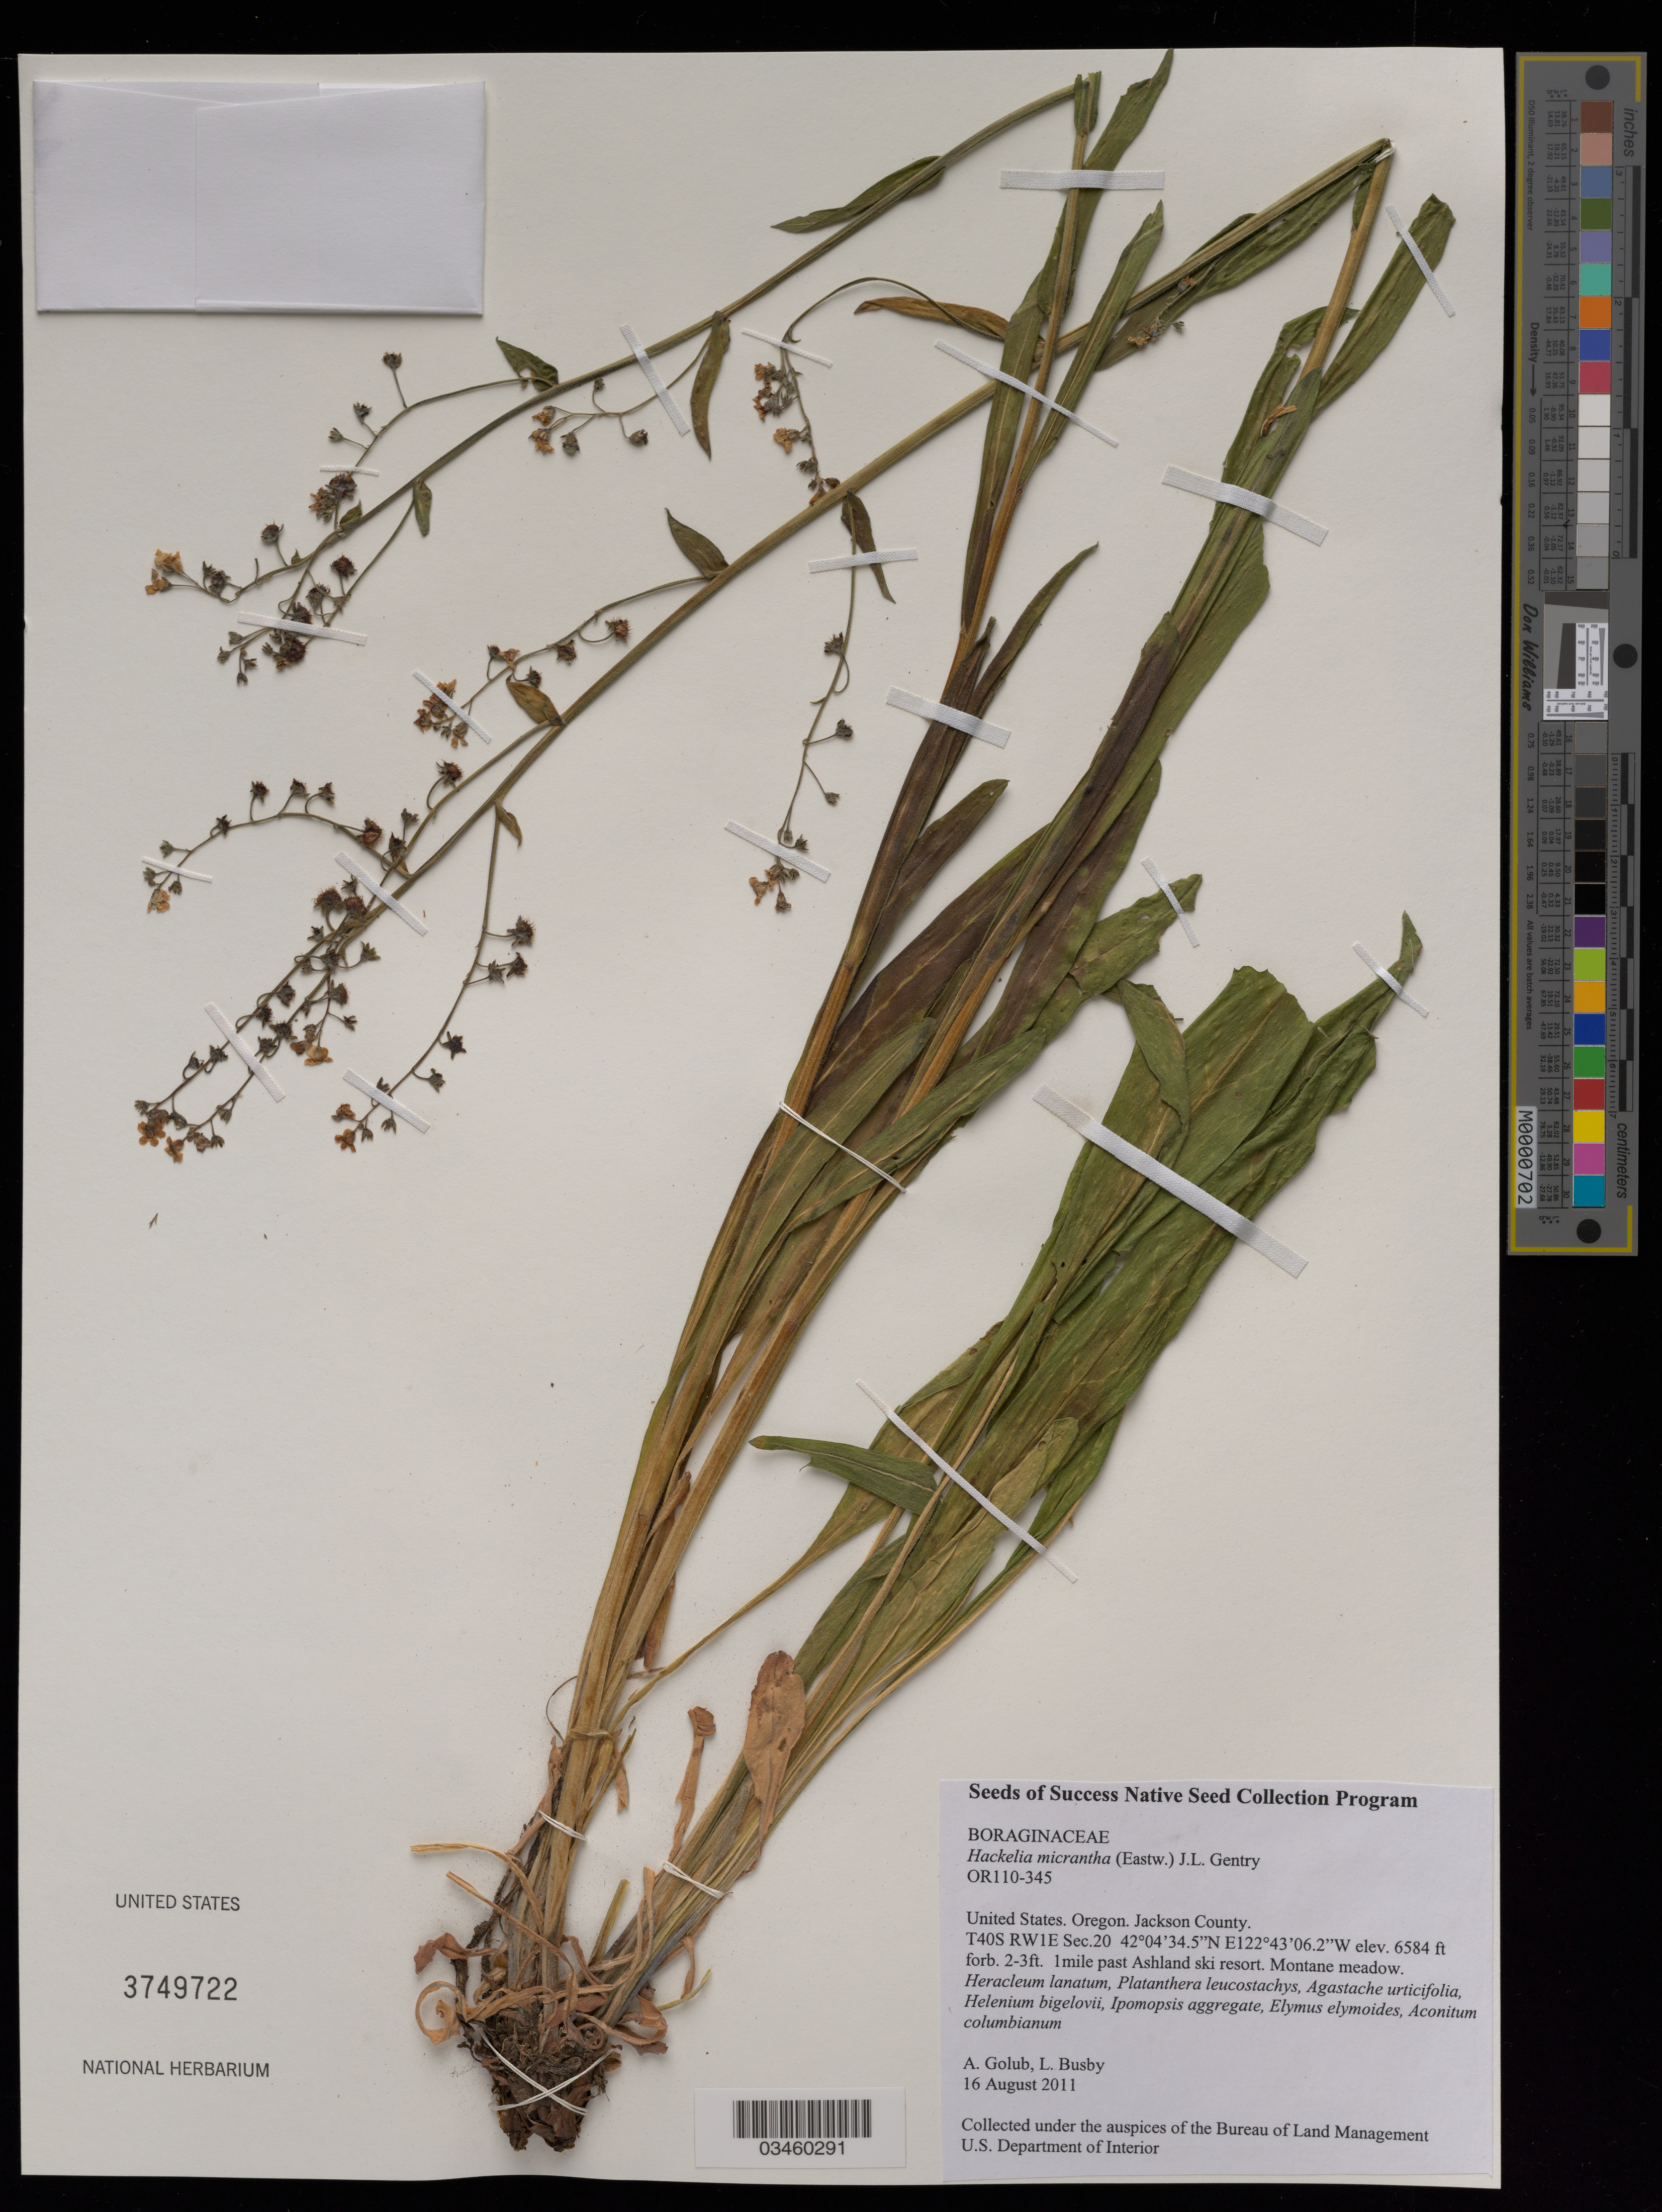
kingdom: Plantae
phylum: Tracheophyta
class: Magnoliopsida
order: Boraginales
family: Boraginaceae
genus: Hackelia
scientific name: Hackelia micrantha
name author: (Eastw.) J.L. Gentry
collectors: A. Golub & L. Busby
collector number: OR110-345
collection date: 2011-08-16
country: United States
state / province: Oregon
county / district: Jackson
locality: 1 mi. past Ashland ski resort.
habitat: Montane meadow. With Heracleum lanatum, Helenium bigelovii, Ipomopsis aggregate, ect.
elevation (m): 2007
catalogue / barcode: US 3749722